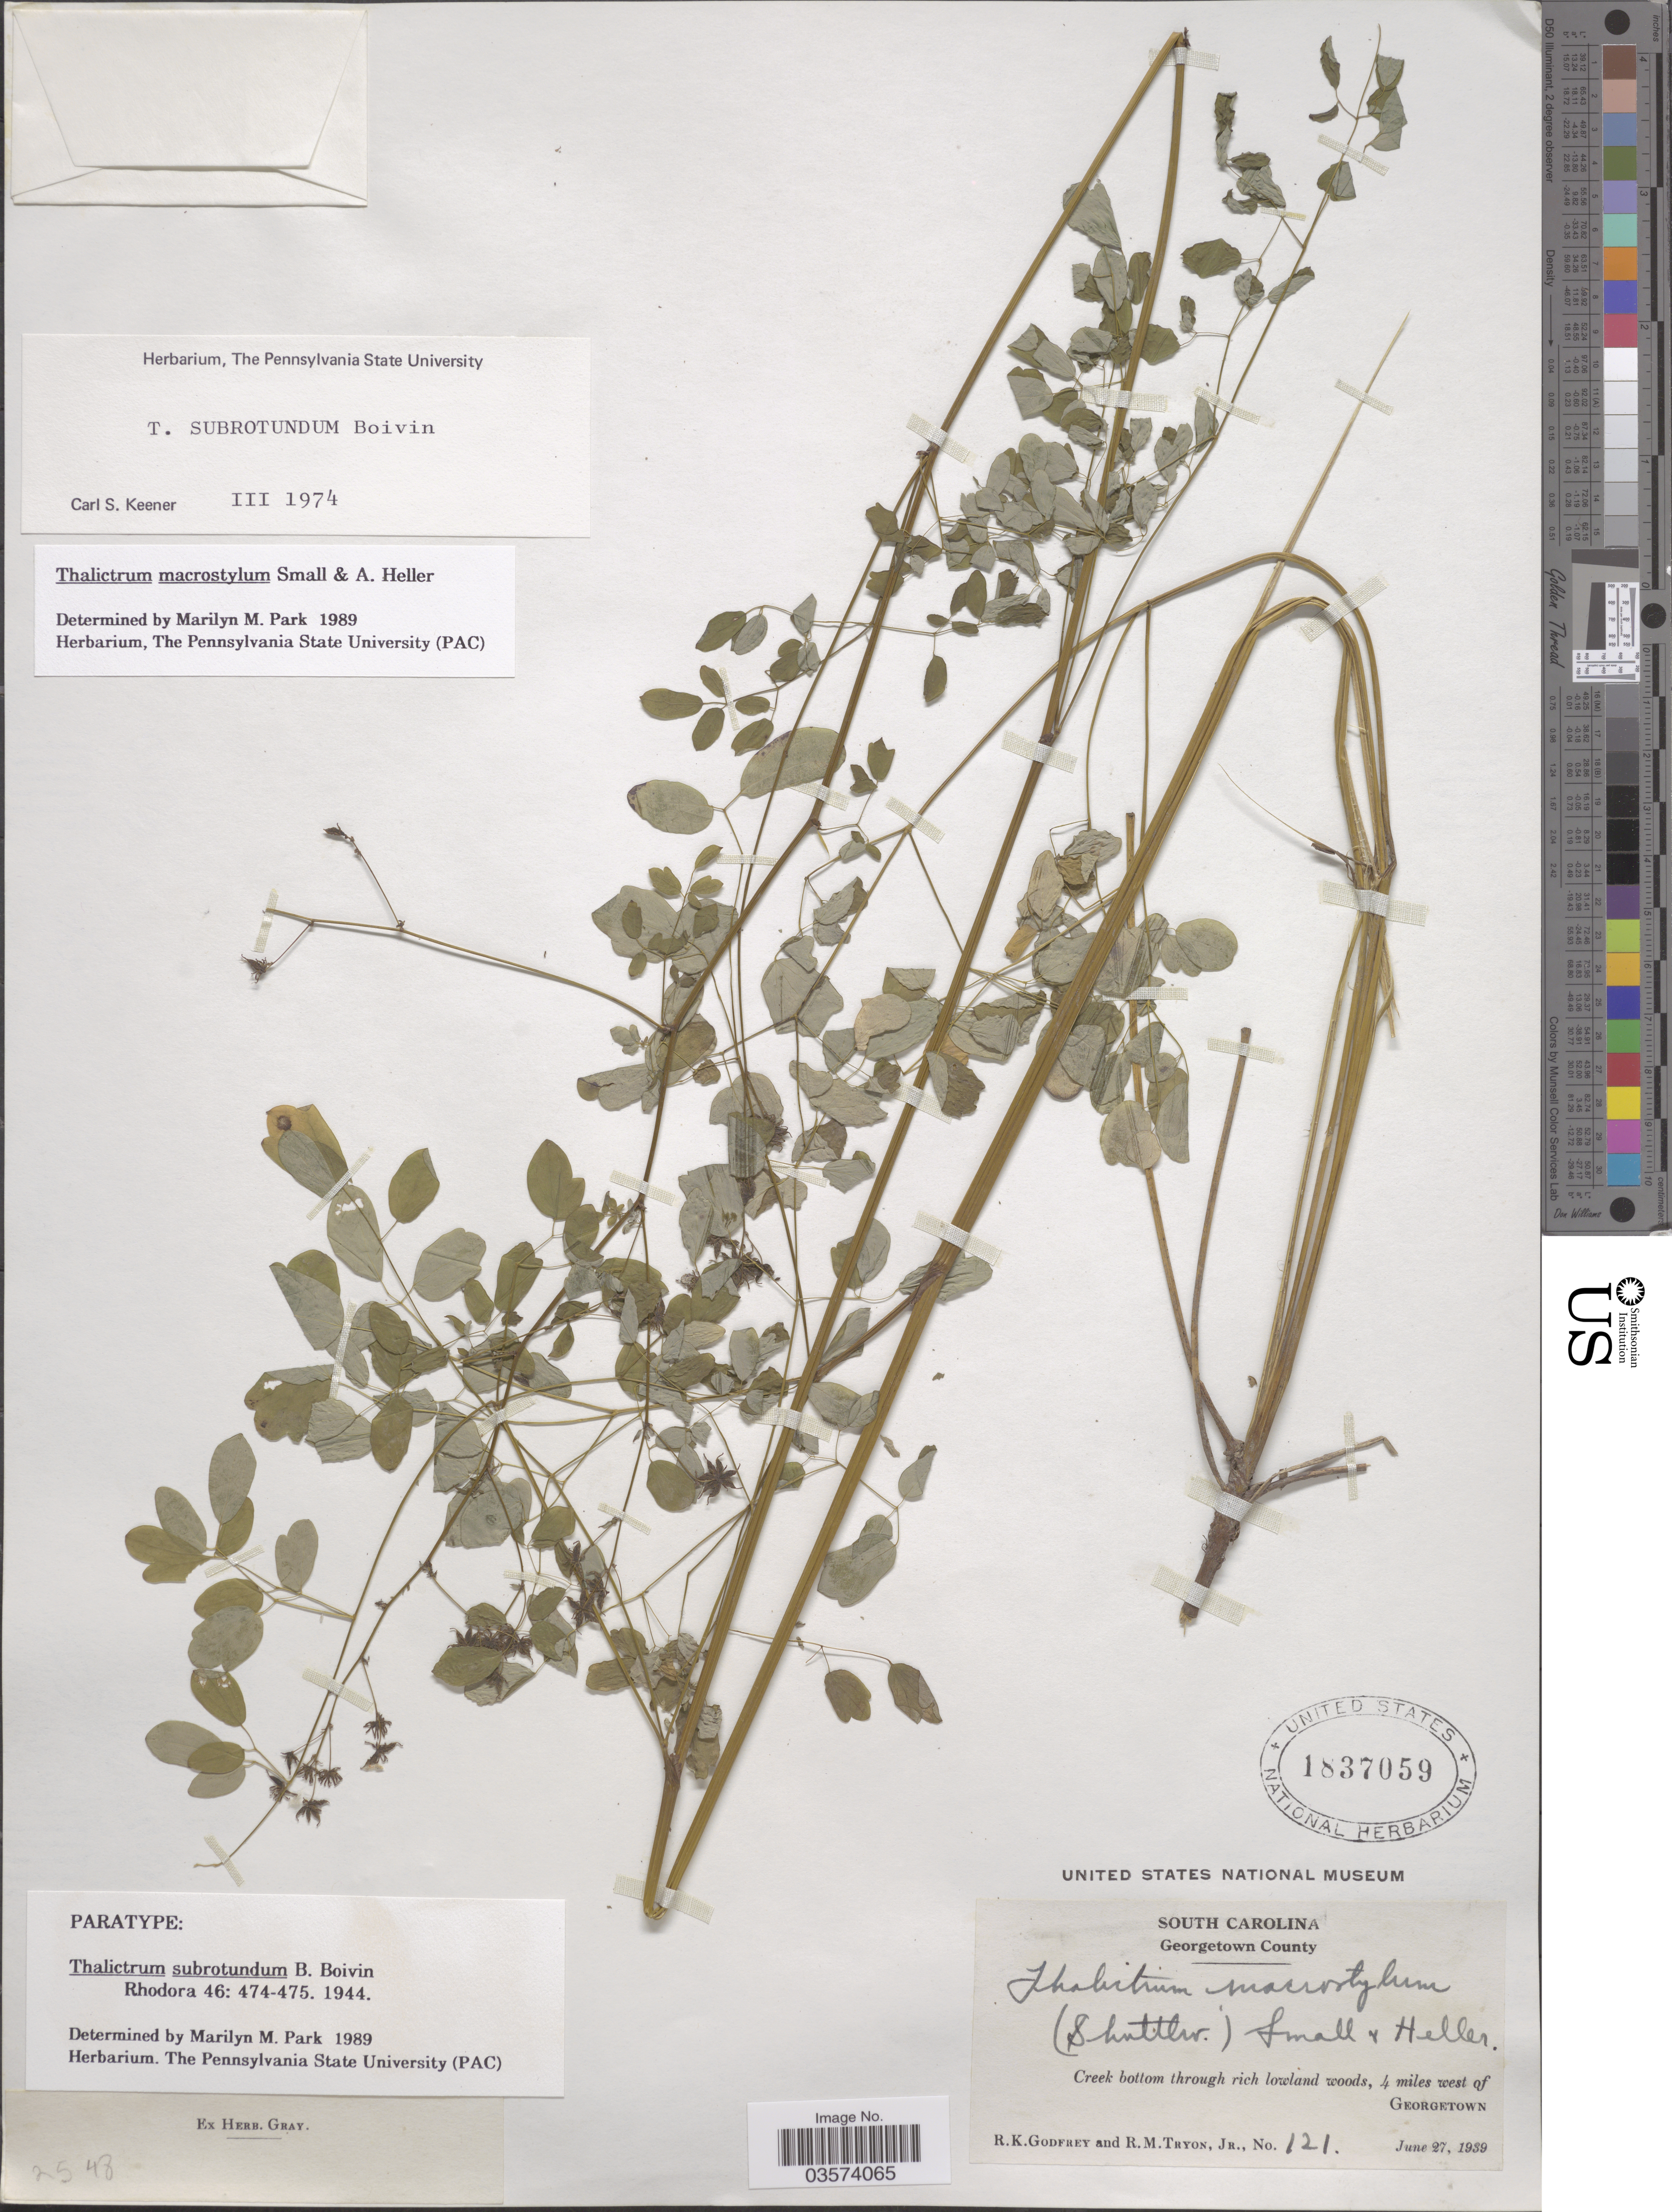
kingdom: Plantae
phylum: Tracheophyta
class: Magnoliopsida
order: Ranunculales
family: Ranunculaceae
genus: Thalictrum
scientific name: Thalictrum macrostylum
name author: Small & A. Heller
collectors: R. K. Godfrey & R. M. Tryon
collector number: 121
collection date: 1939-06-27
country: United States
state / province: South Carolina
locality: Georgetown County. 4 miles west of Georgetown.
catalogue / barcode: US 1837059